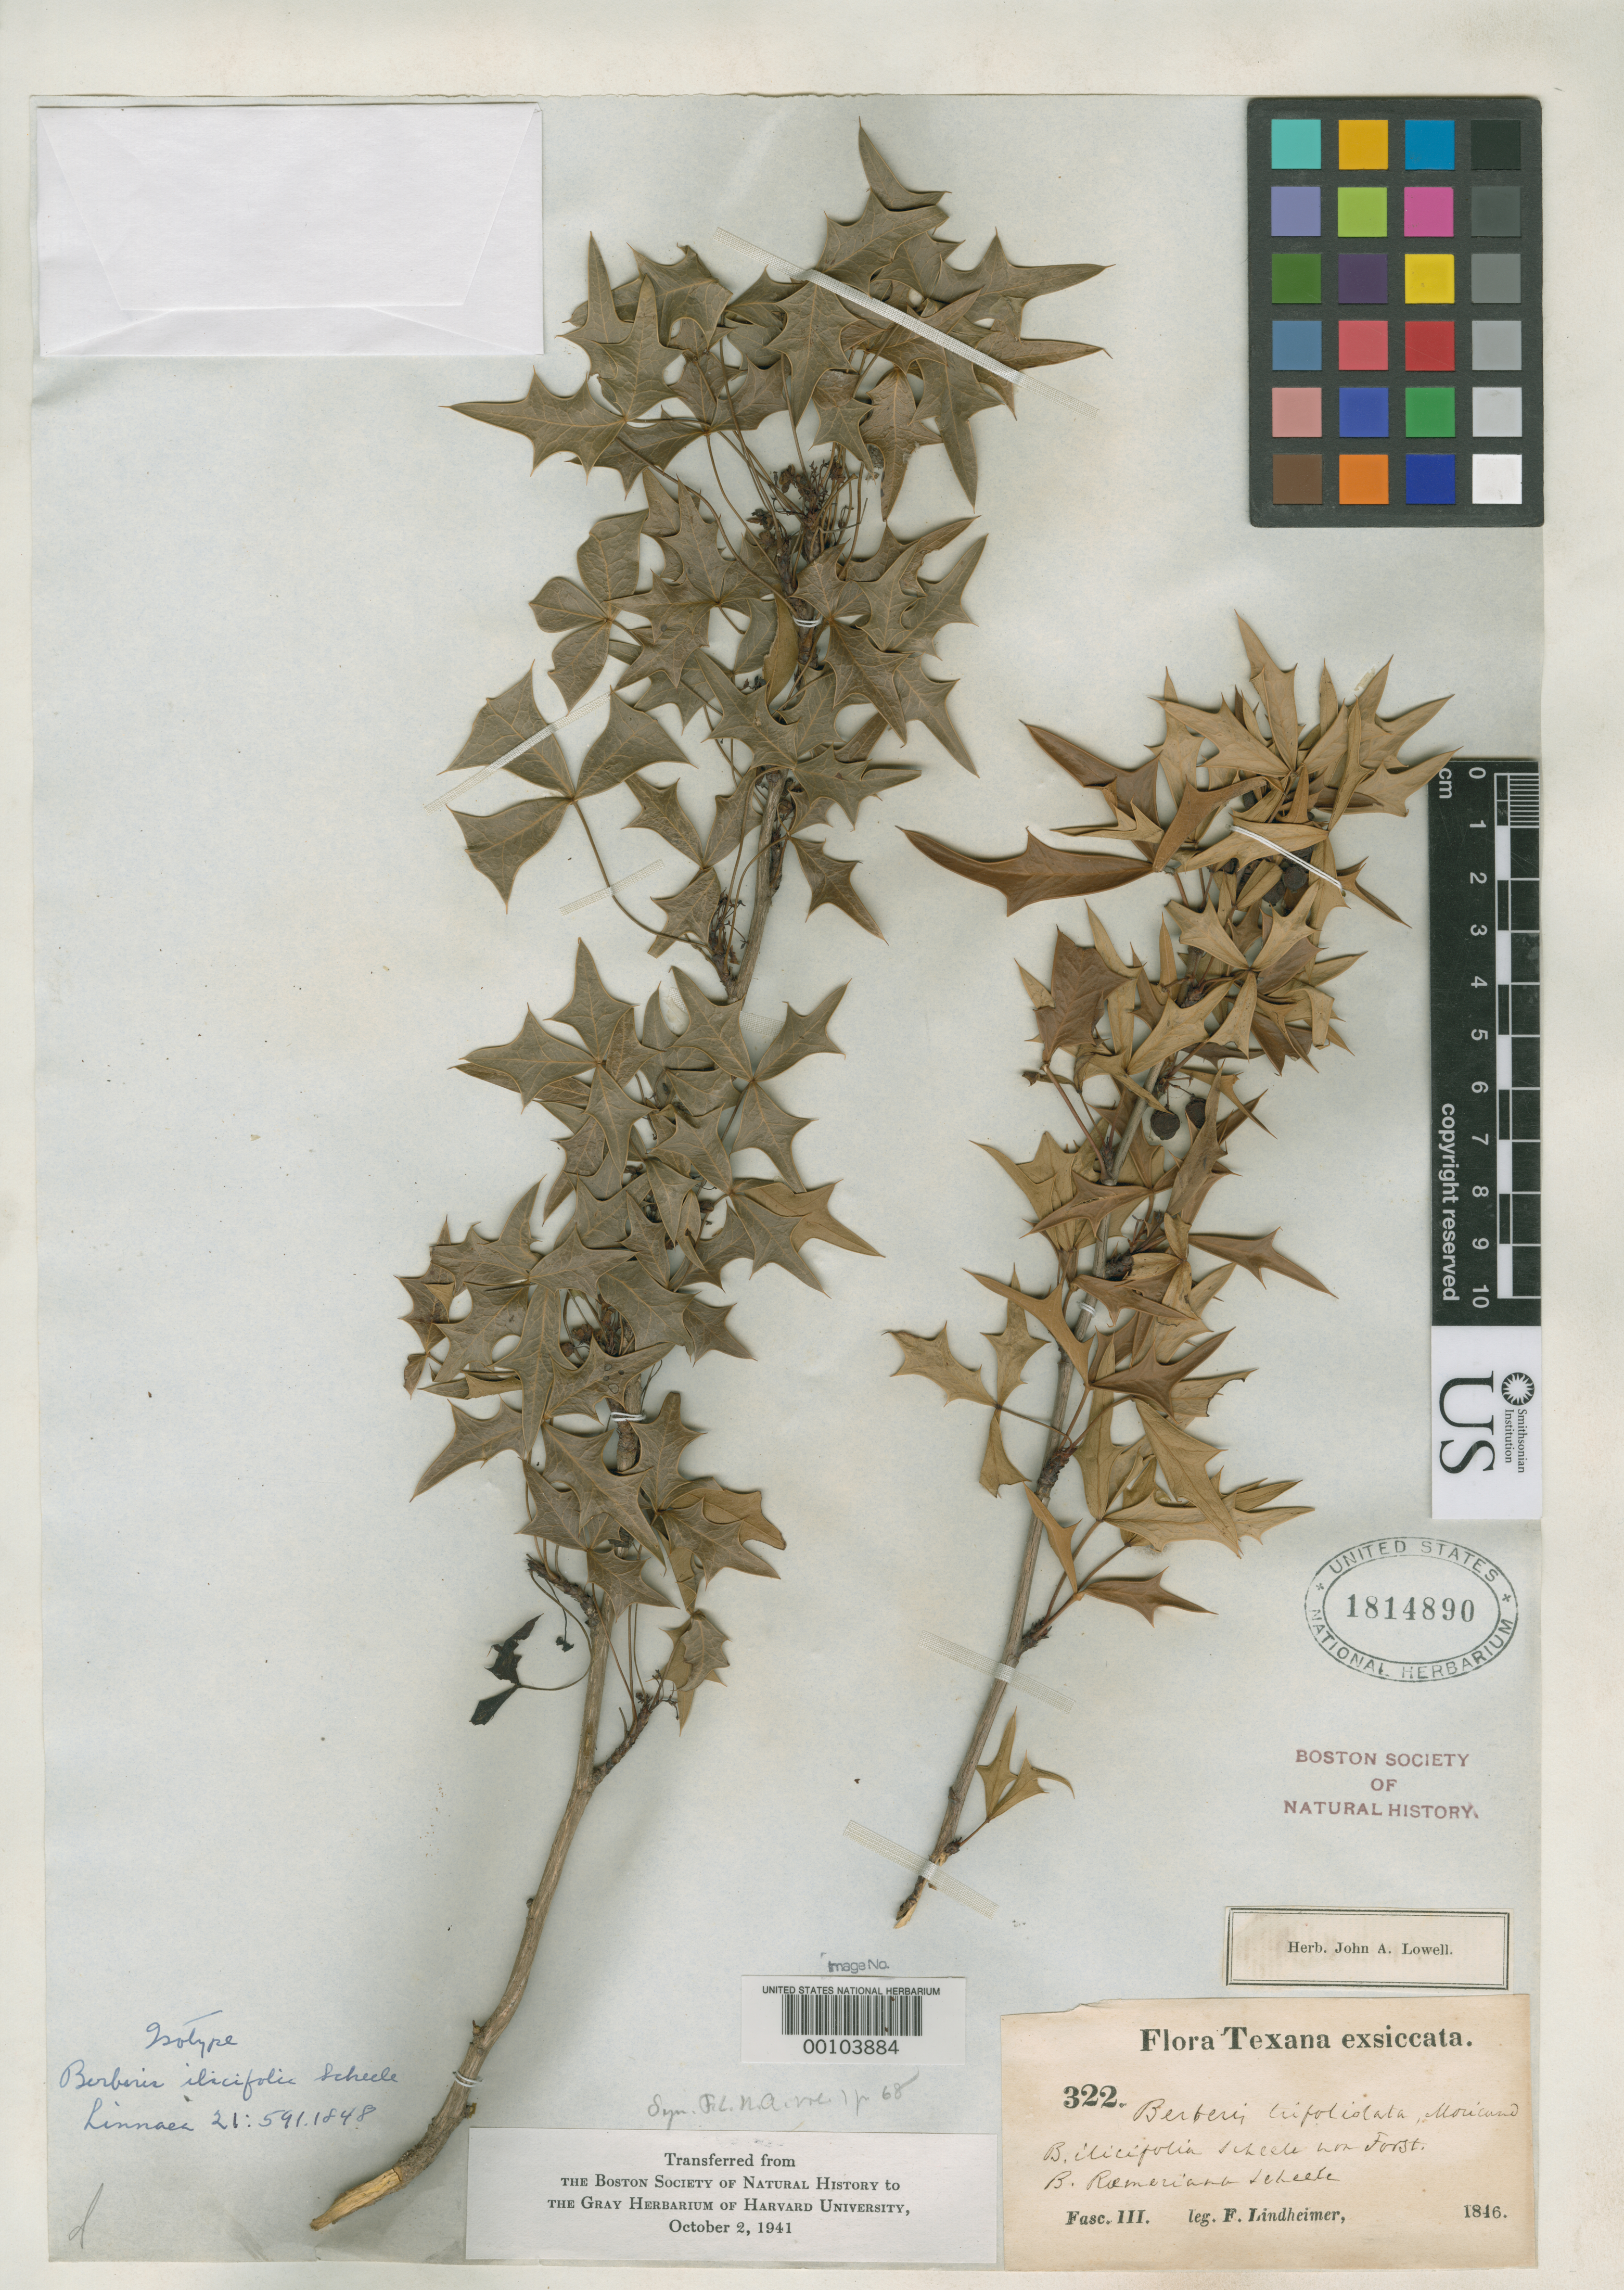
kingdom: Plantae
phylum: Tracheophyta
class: Magnoliopsida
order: Ranunculales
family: Berberidaceae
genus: Berberis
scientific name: Berberis ilicifolia Scheele nom. illeg.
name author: Scheele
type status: Type Collection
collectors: F. J. Lindheimer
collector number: III 322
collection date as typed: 1846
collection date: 1846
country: United States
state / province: Texas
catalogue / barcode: US 1814890